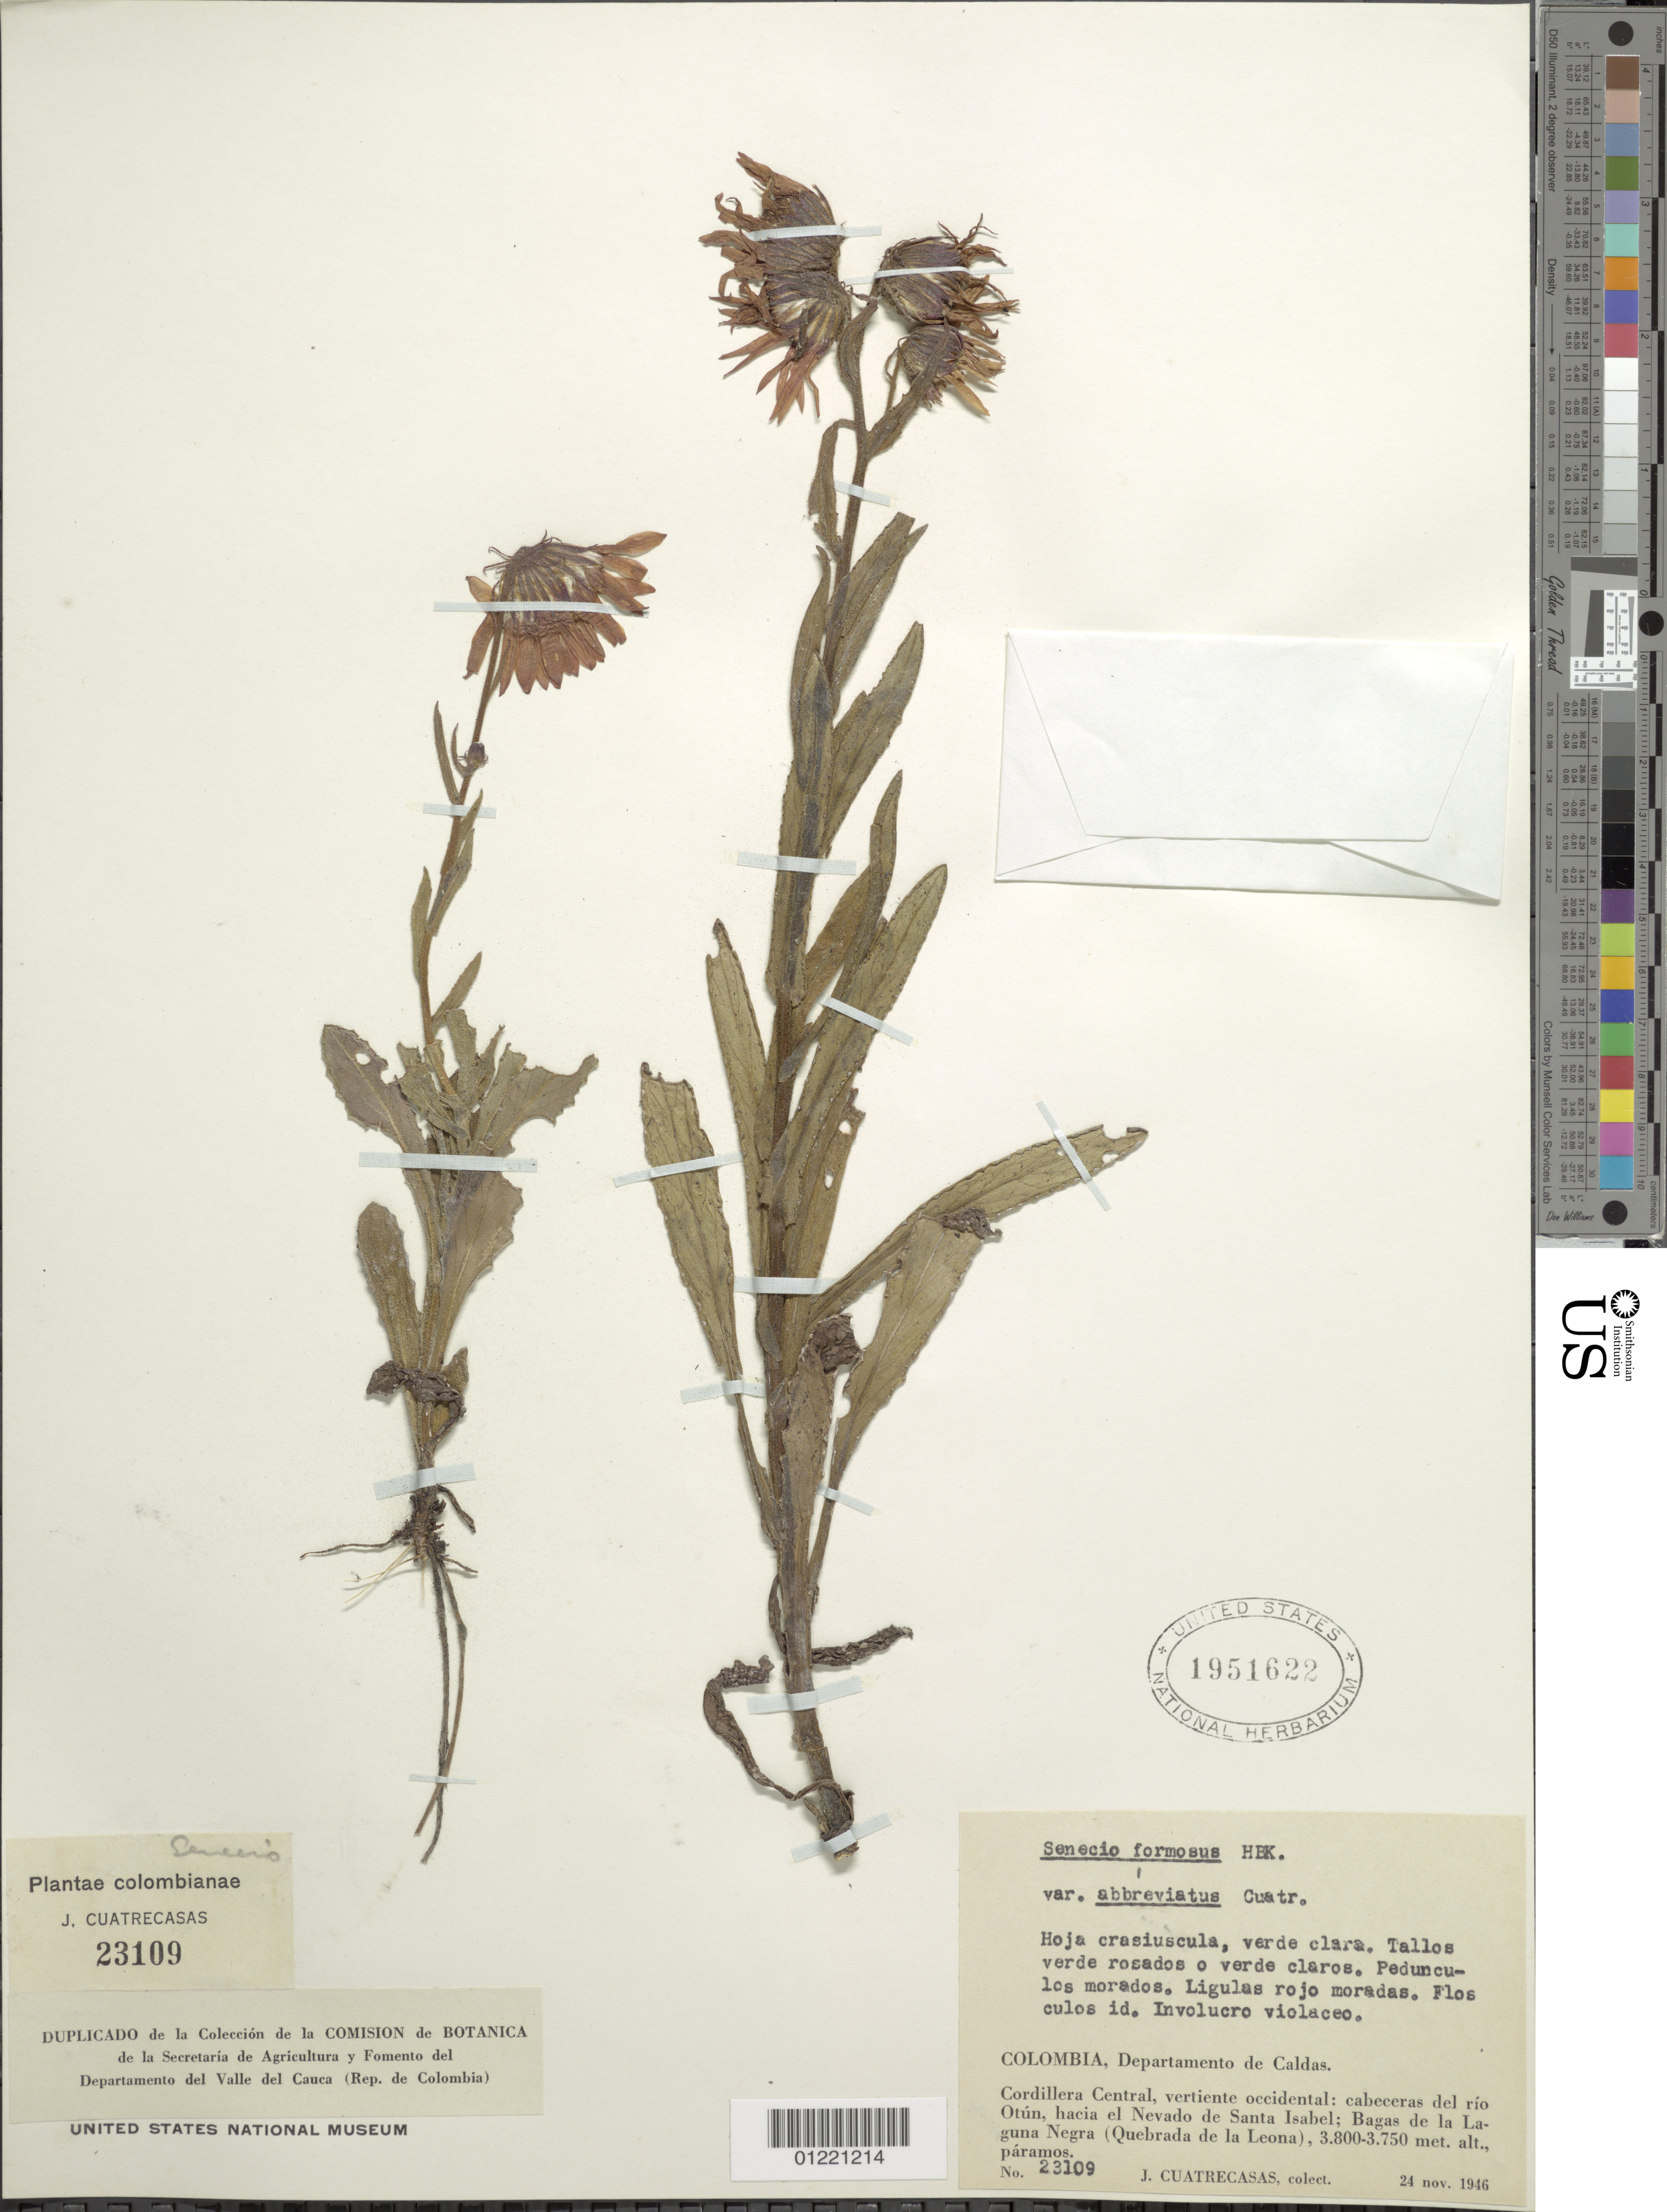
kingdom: Plantae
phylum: Tracheophyta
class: Magnoliopsida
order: Asterales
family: Asteraceae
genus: Senecio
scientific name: Senecio wedglacialis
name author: Cuatrec.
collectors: J. Cuatrecasas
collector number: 23109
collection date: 1946-11-24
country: Colombia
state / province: Caldas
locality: Cordillera Central, vertiente occidental: cabeceras del rio Otun, hacia el Nevado de Santa Isabel; Bagas de la Laguna Negra (Quebrada de la Leona)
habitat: paramos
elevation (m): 3750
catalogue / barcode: US 1951622